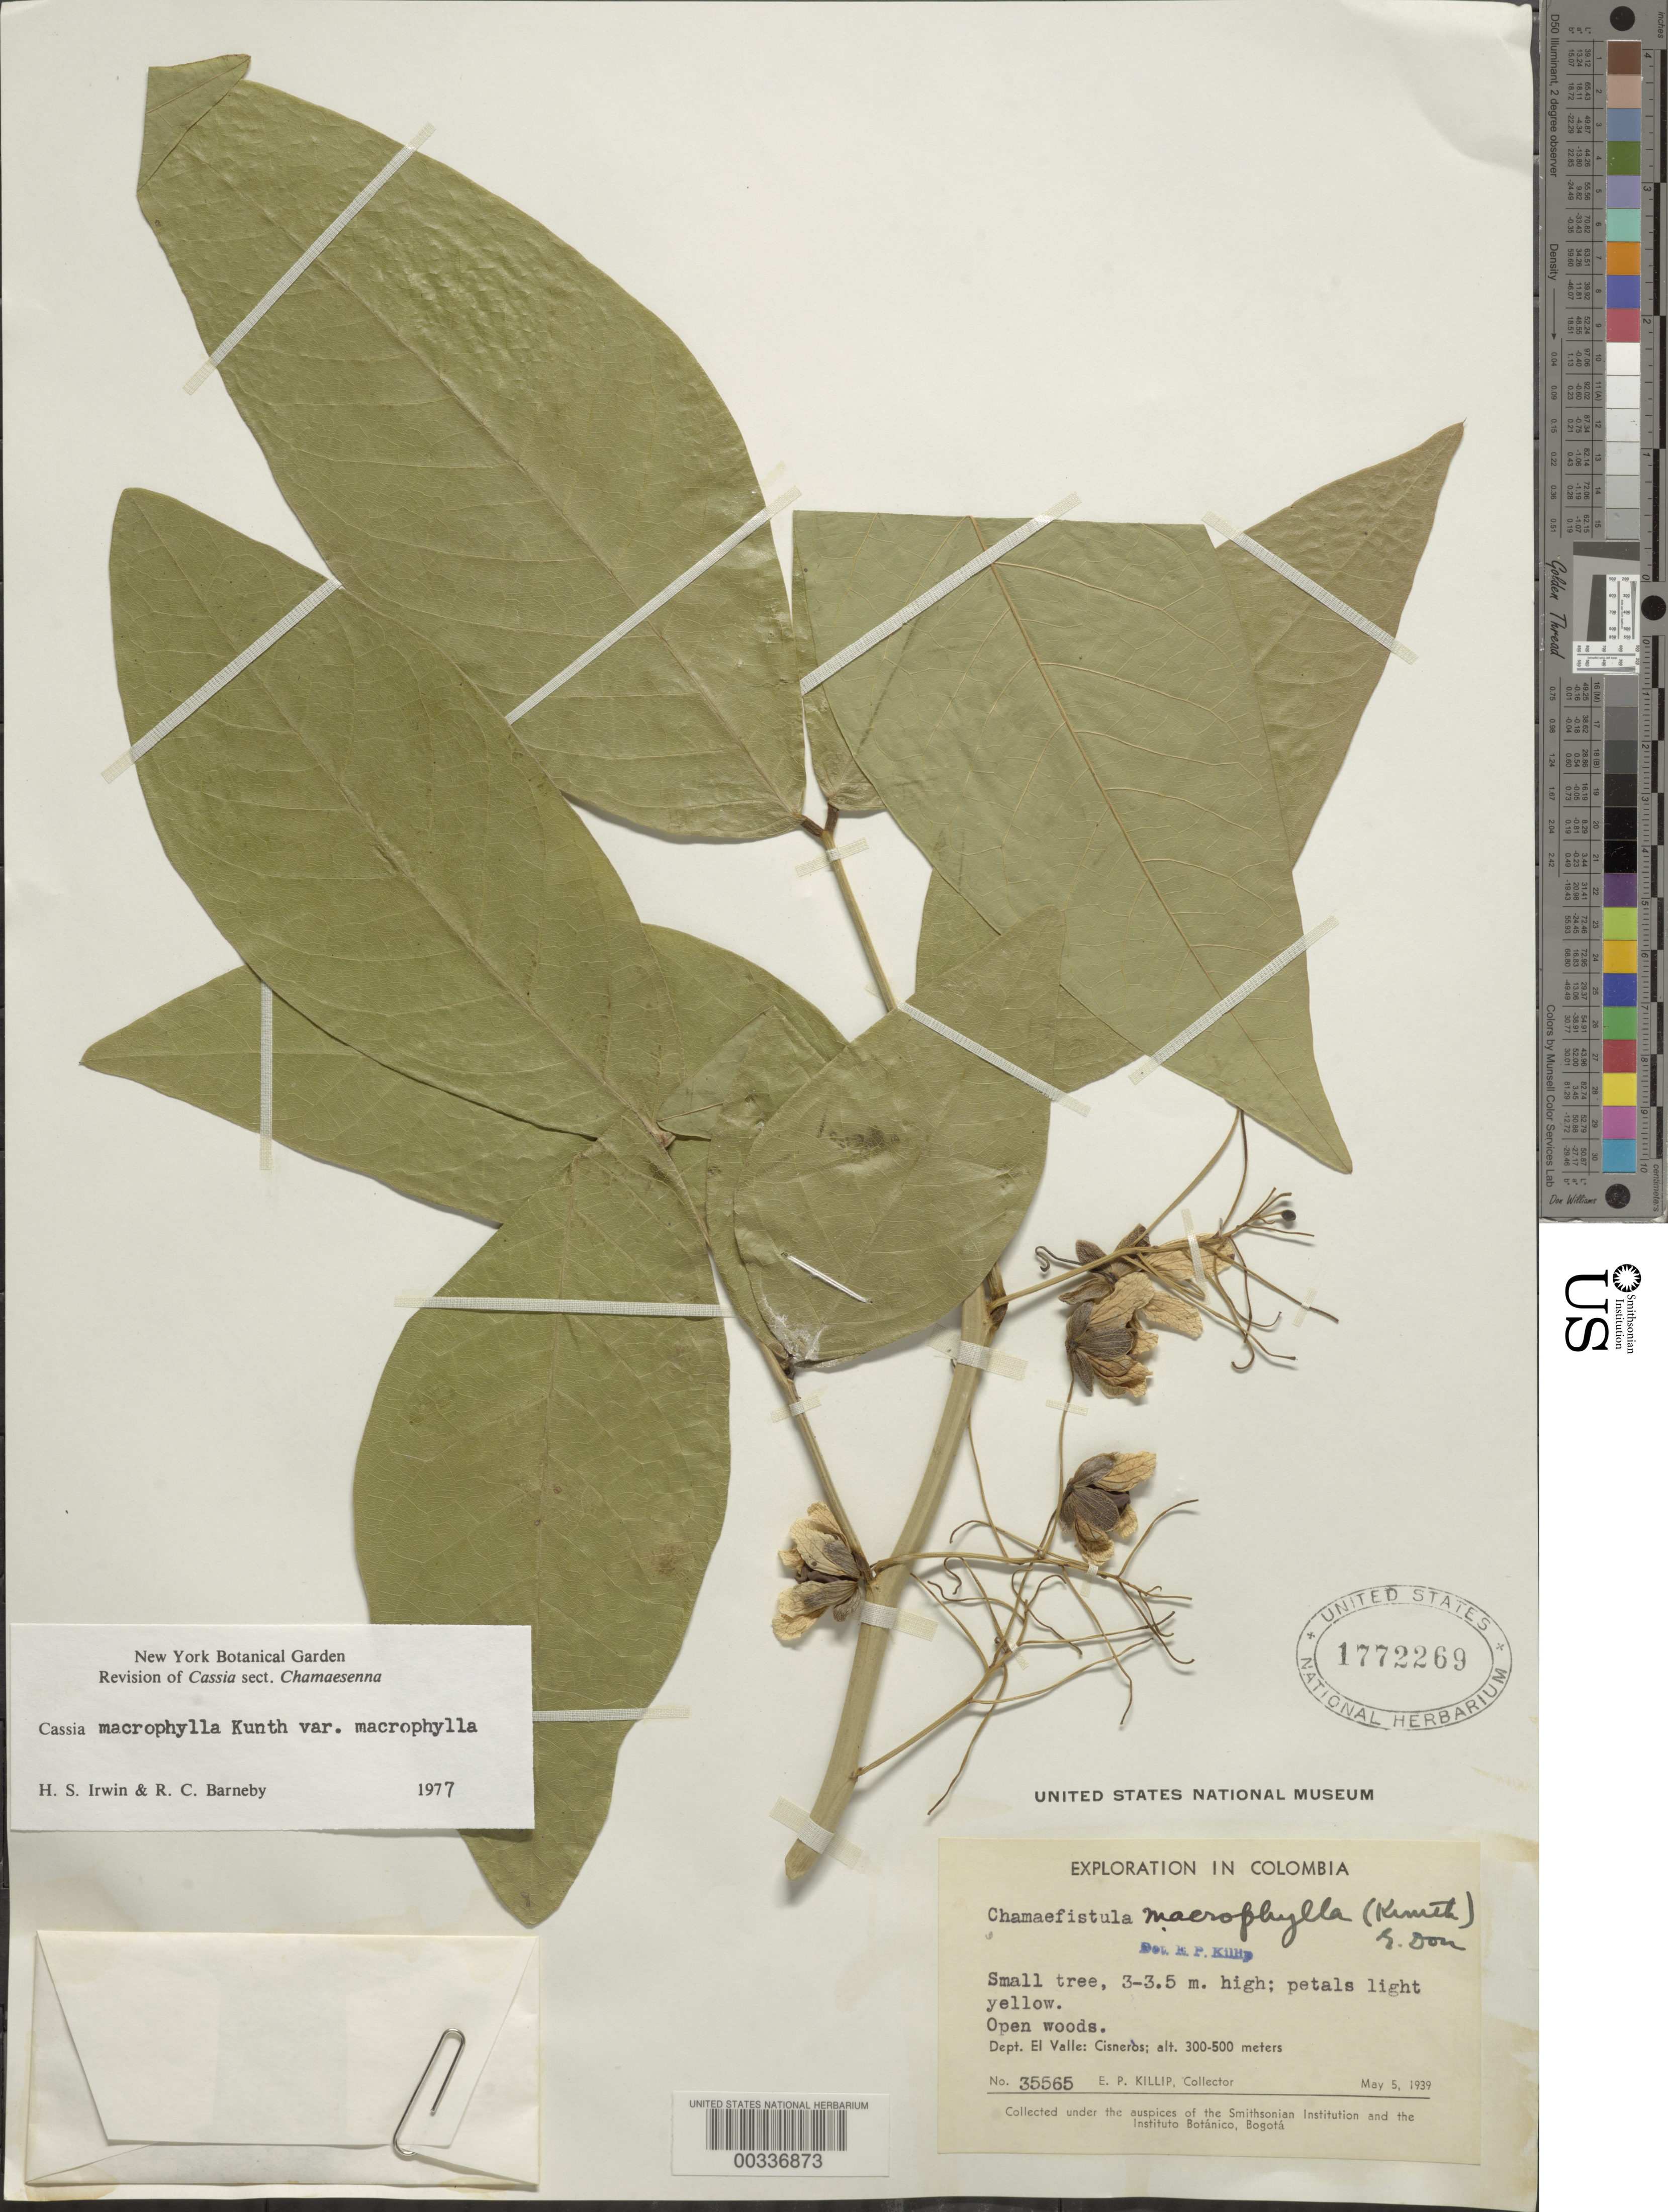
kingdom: Plantae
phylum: Tracheophyta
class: Magnoliopsida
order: Fabales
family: Fabaceae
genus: Senna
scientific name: Senna macrophylla var. macrophylla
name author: (Kunth) H.S. Irwin & Barneby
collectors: E. P. Killip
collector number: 35565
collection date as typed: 05 May 1939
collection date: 1939-05-05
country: Colombia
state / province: Valle del Cauca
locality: Cisneros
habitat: Open woods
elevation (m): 300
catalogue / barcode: US 1772269